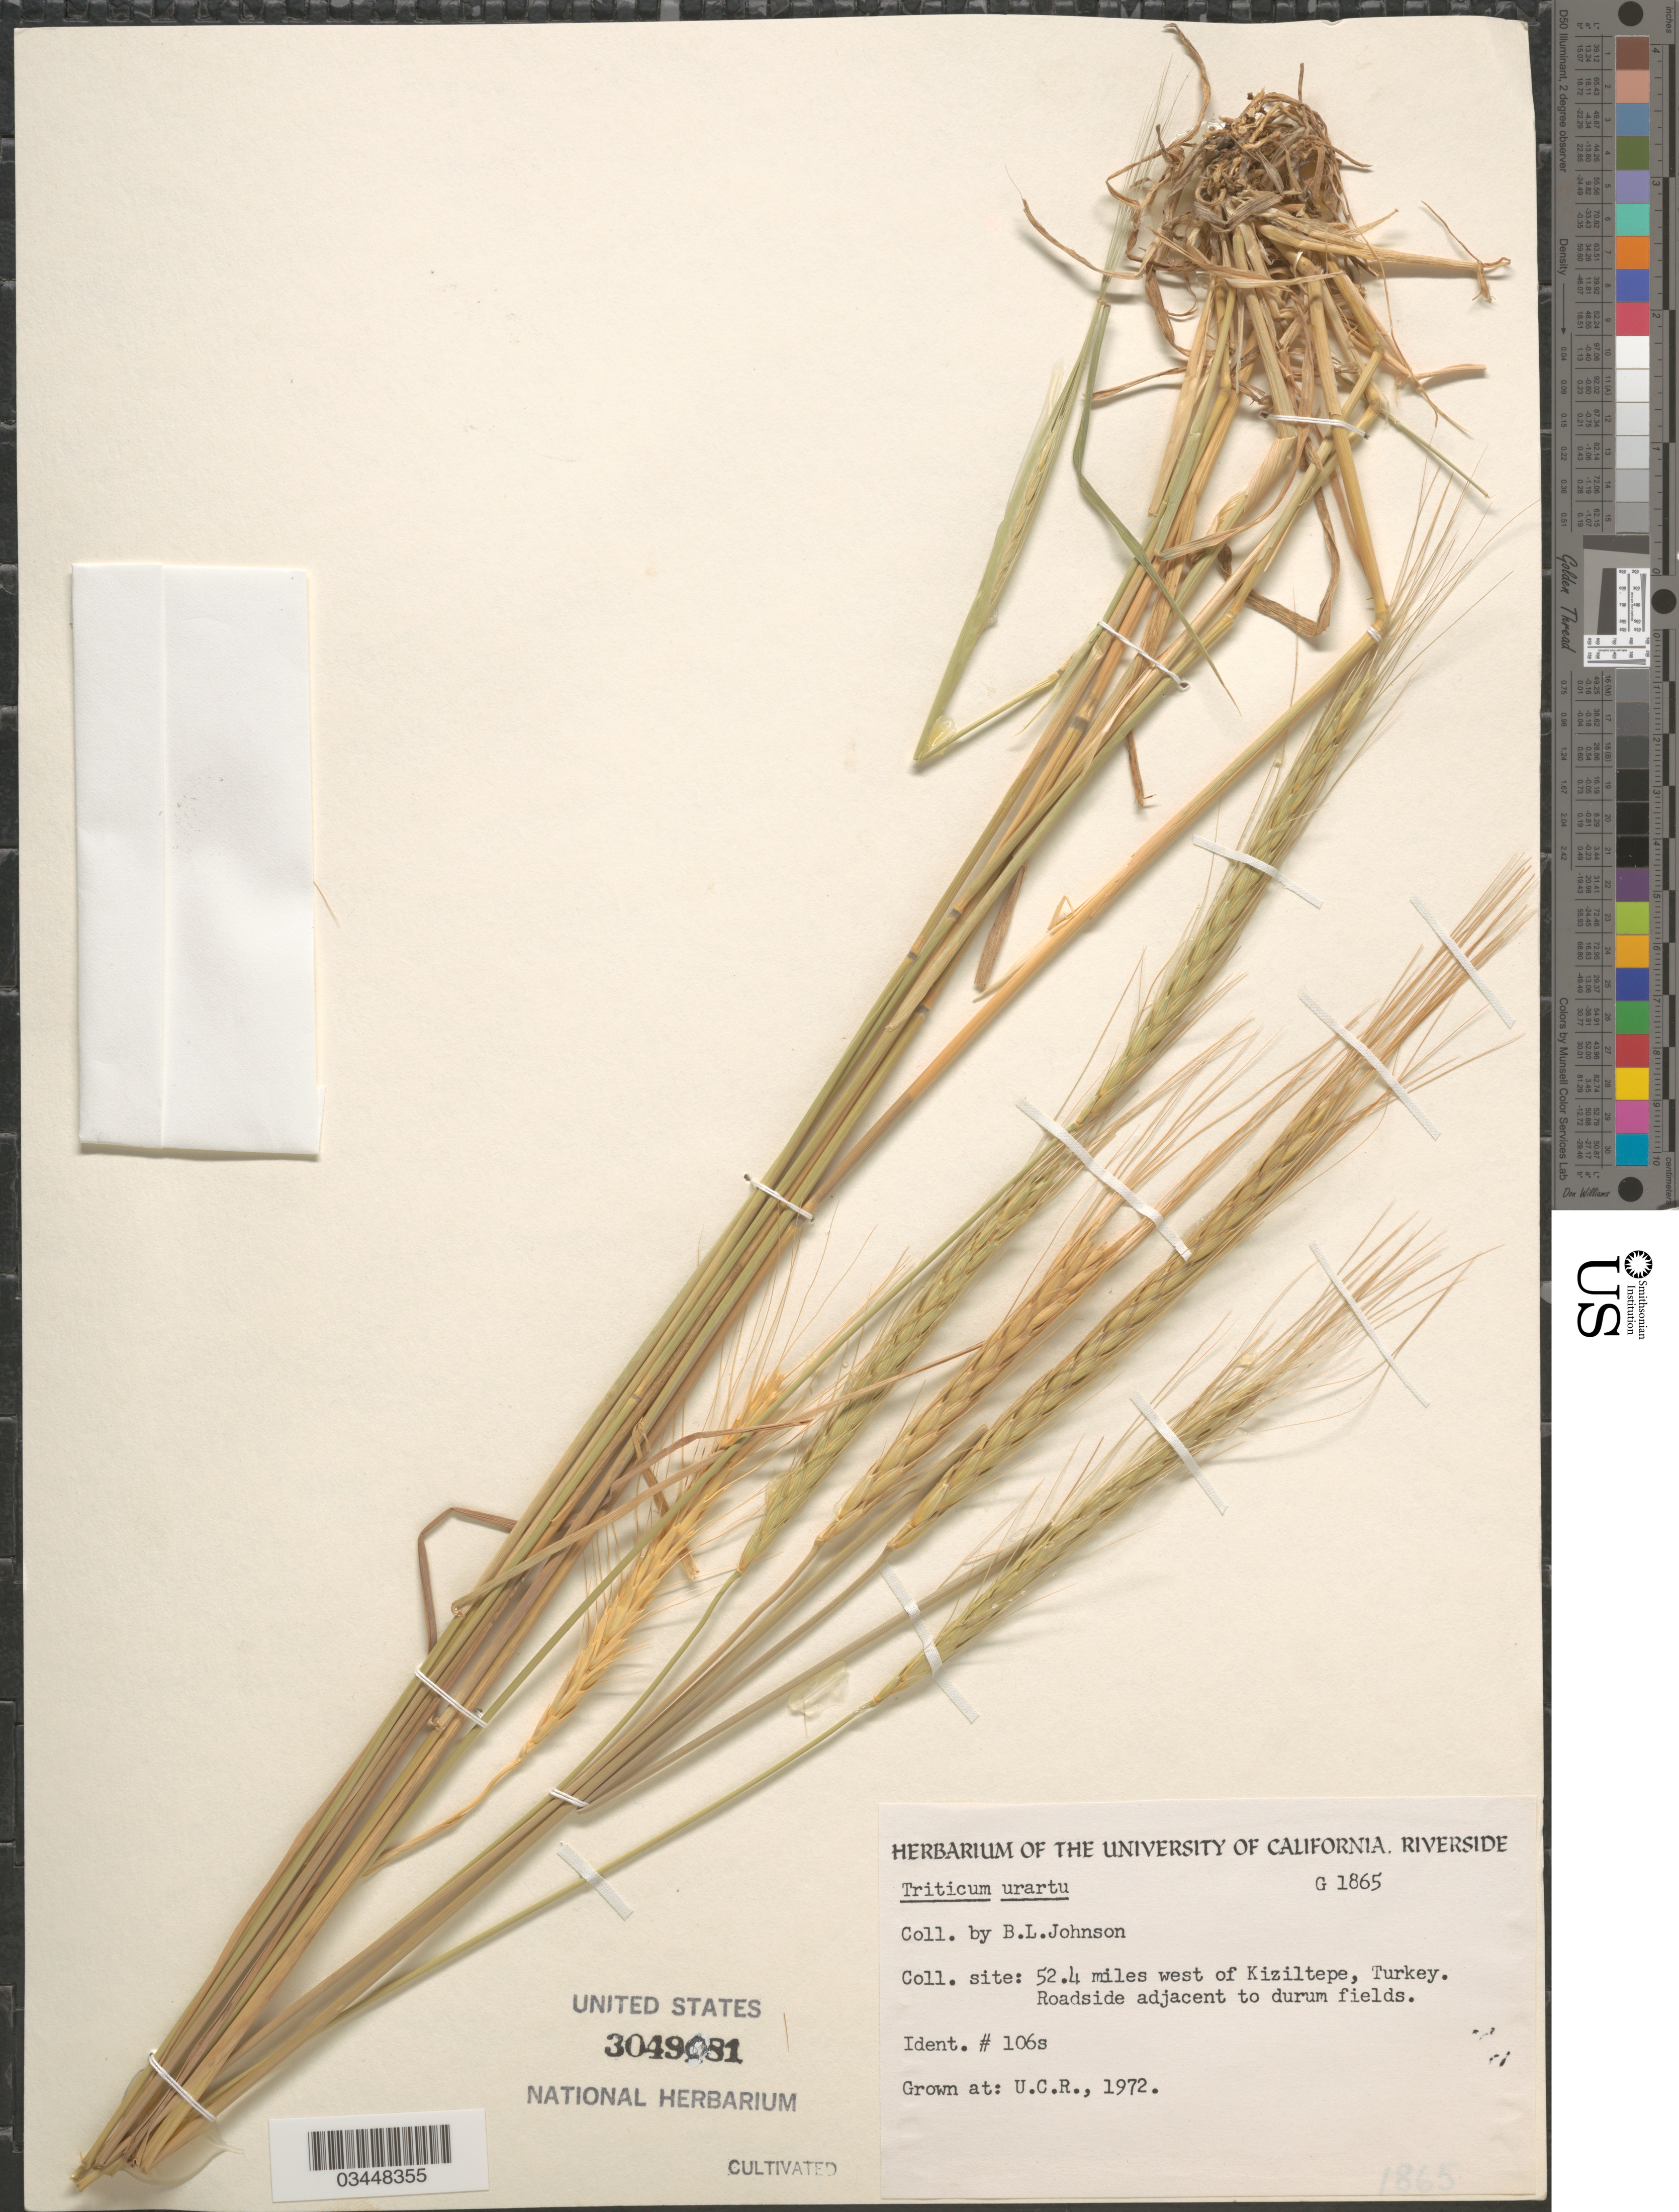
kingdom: Plantae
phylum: Tracheophyta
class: Liliopsida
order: Poales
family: Poaceae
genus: Triticum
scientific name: Triticum urartu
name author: Thumanjan ex Gandilyan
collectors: ex herb. Univ. of California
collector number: G1865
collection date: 1972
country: United States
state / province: California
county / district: Riverside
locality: U.C.R.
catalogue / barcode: US 3049081